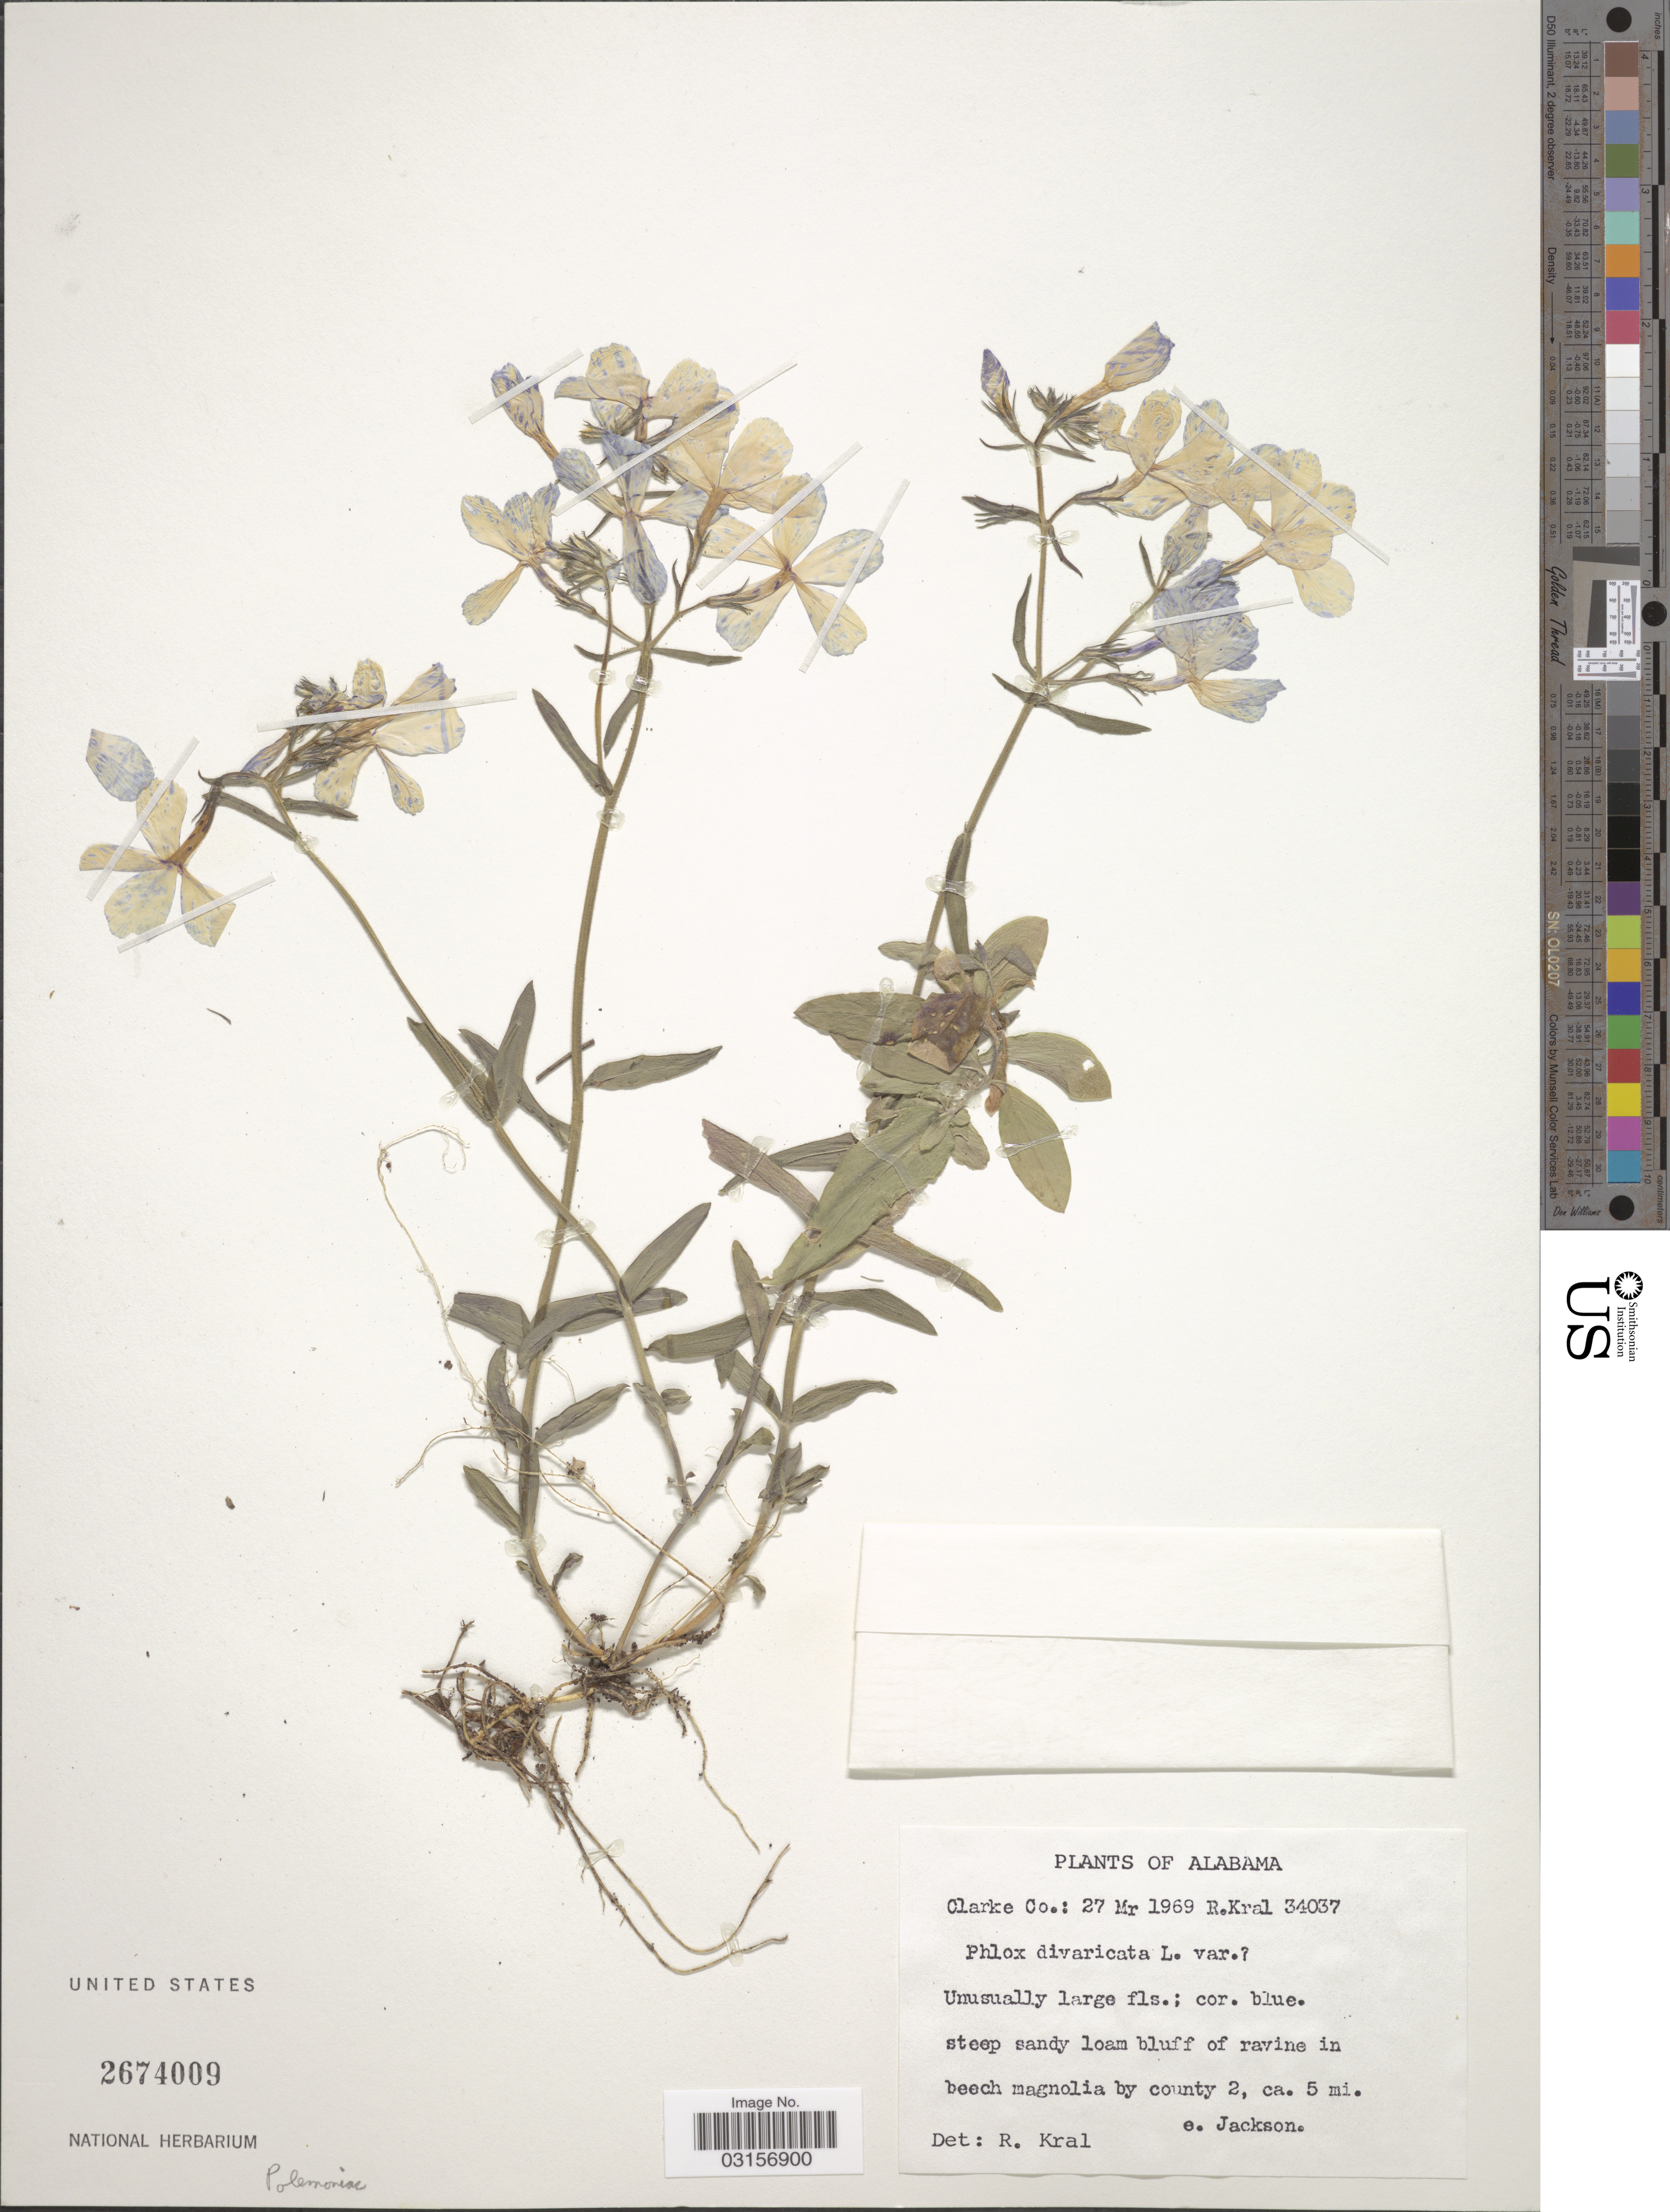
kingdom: Plantae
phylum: Tracheophyta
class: Magnoliopsida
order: Ericales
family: Polemoniaceae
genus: Phlox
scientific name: Phlox divaricata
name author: L.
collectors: R. Kral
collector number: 34037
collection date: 1969-03-27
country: United States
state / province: Alabama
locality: Clarke Co., steep sandy loam bluff of ravine in beech magnolia by county 2, ca. 5 mi. e. Jackson.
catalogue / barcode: US 2674009